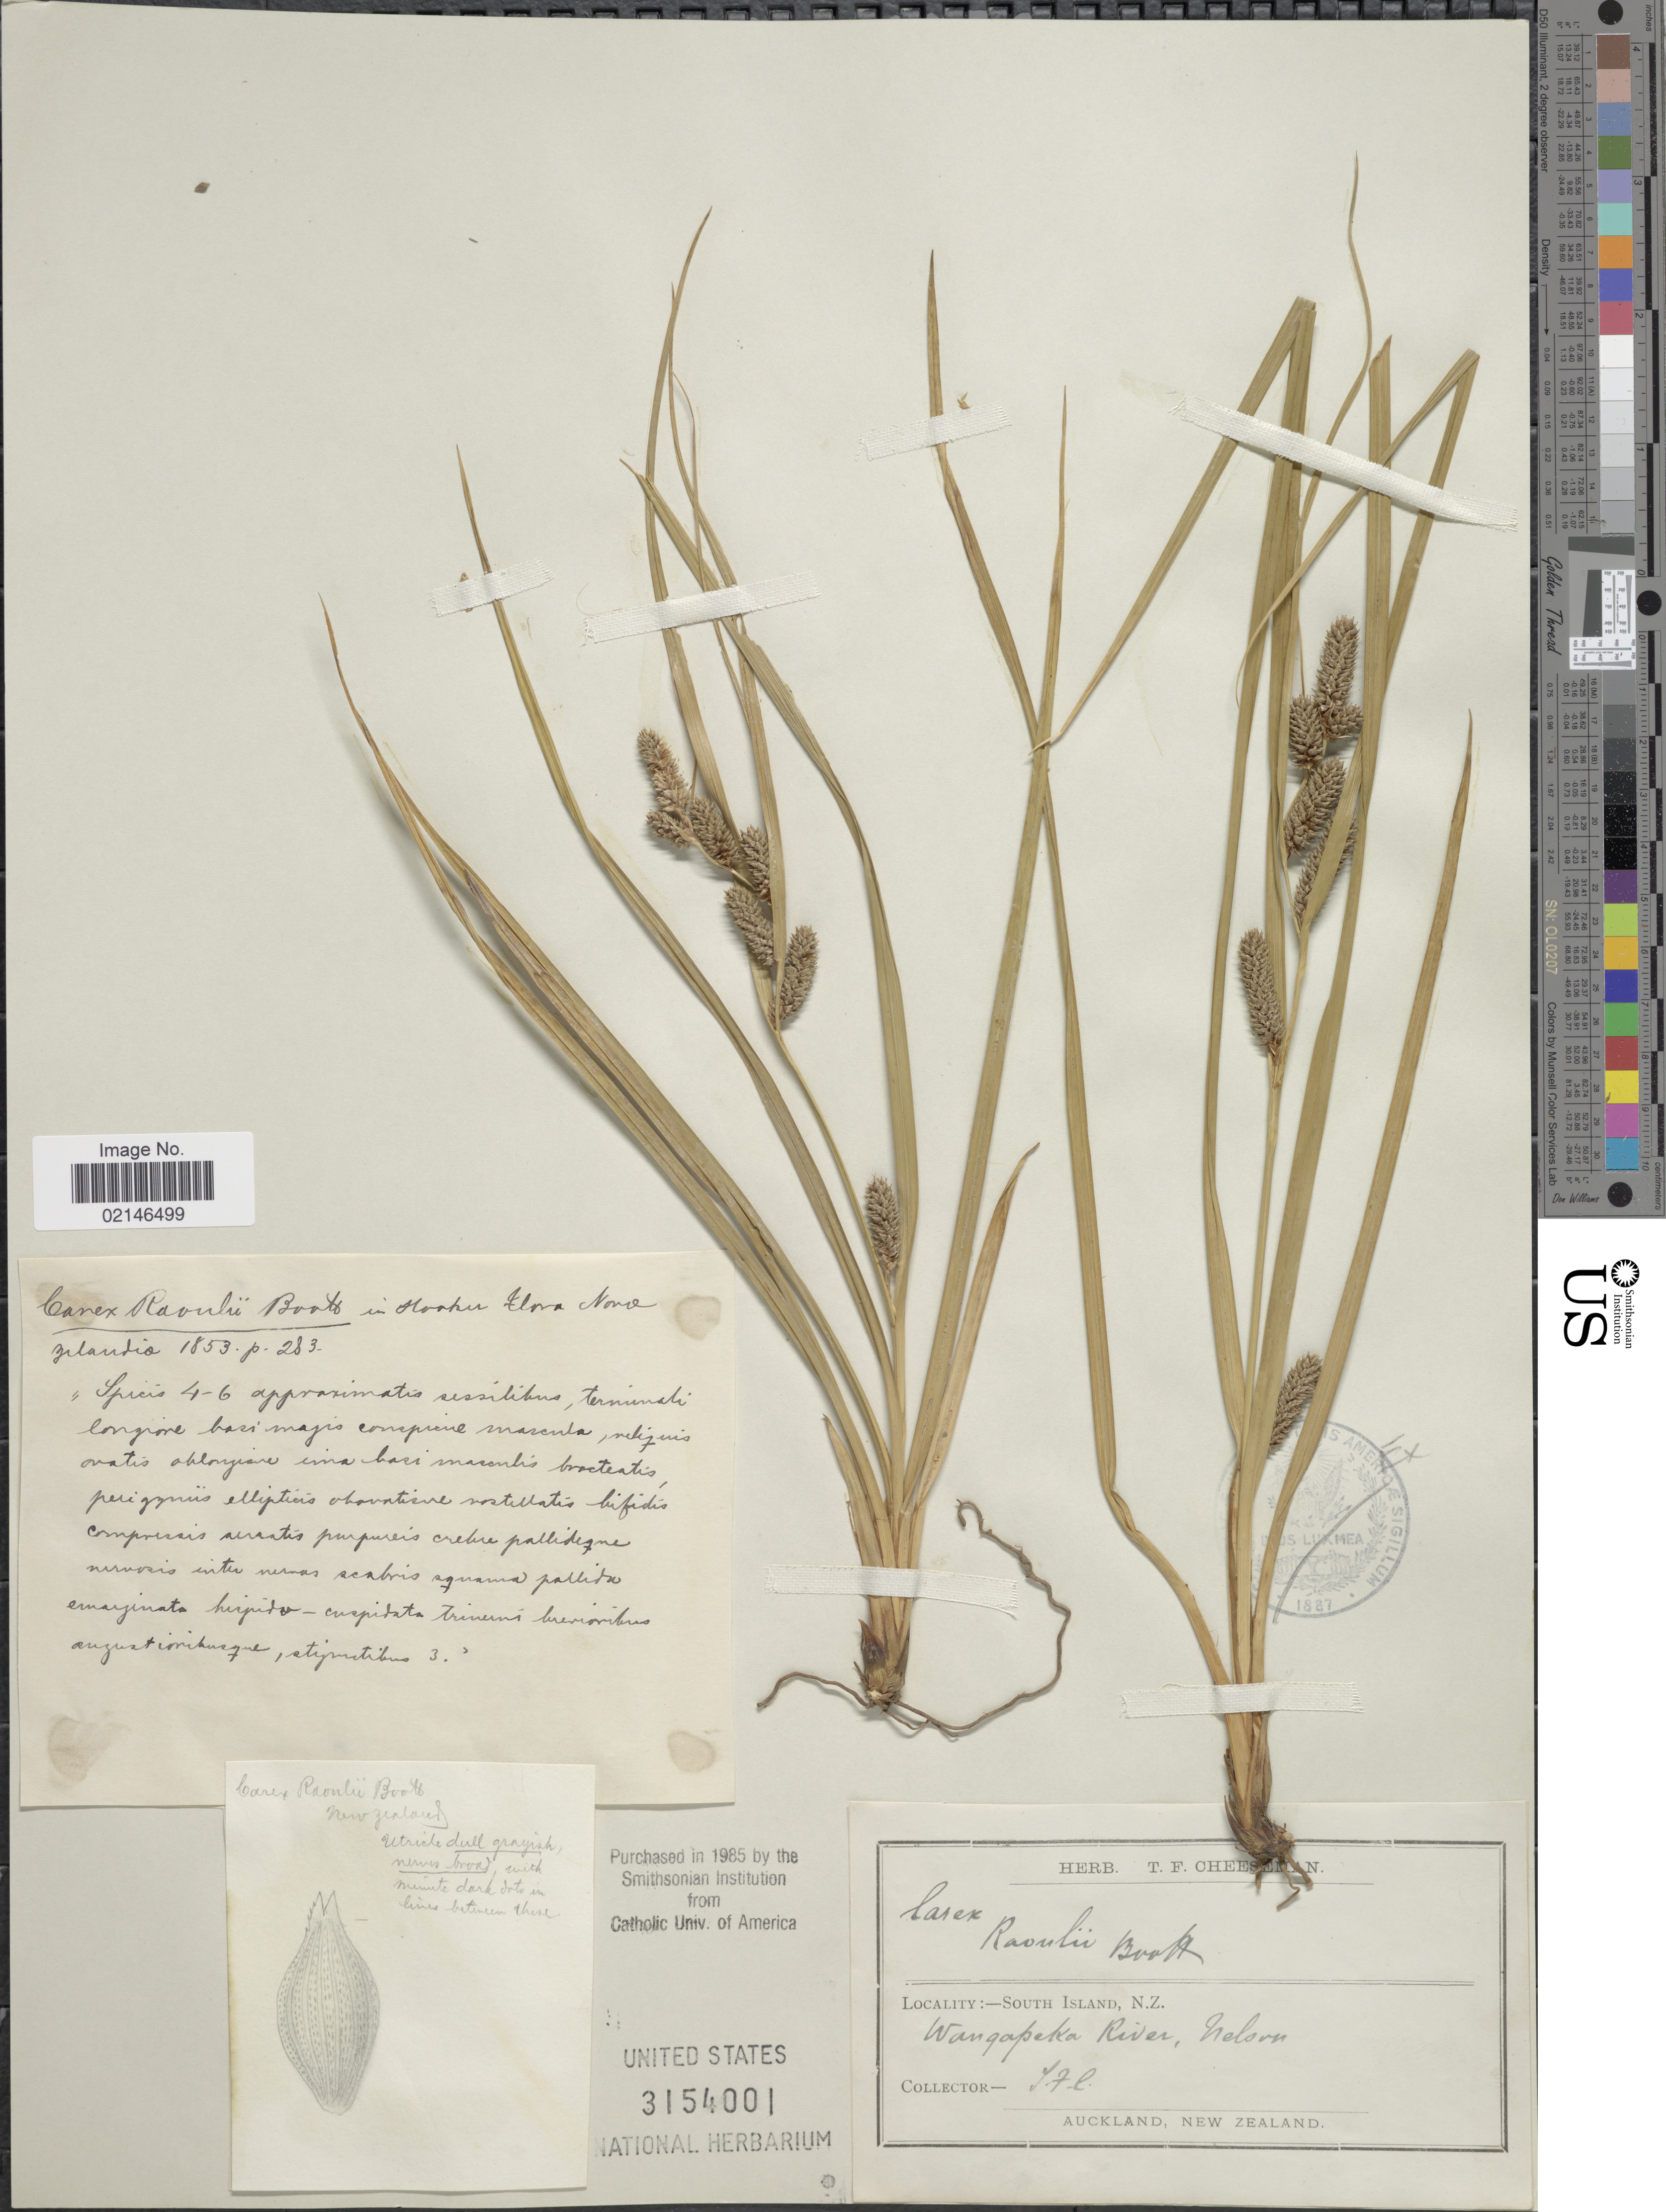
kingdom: Plantae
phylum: Tracheophyta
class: Liliopsida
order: Poales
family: Cyperaceae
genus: Carex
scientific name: Carex raoulii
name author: Boott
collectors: T. F. Cheeseman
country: New Zealand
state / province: Nelson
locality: South Island, Wangapeka Valley, Nelson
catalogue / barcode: US 3154001